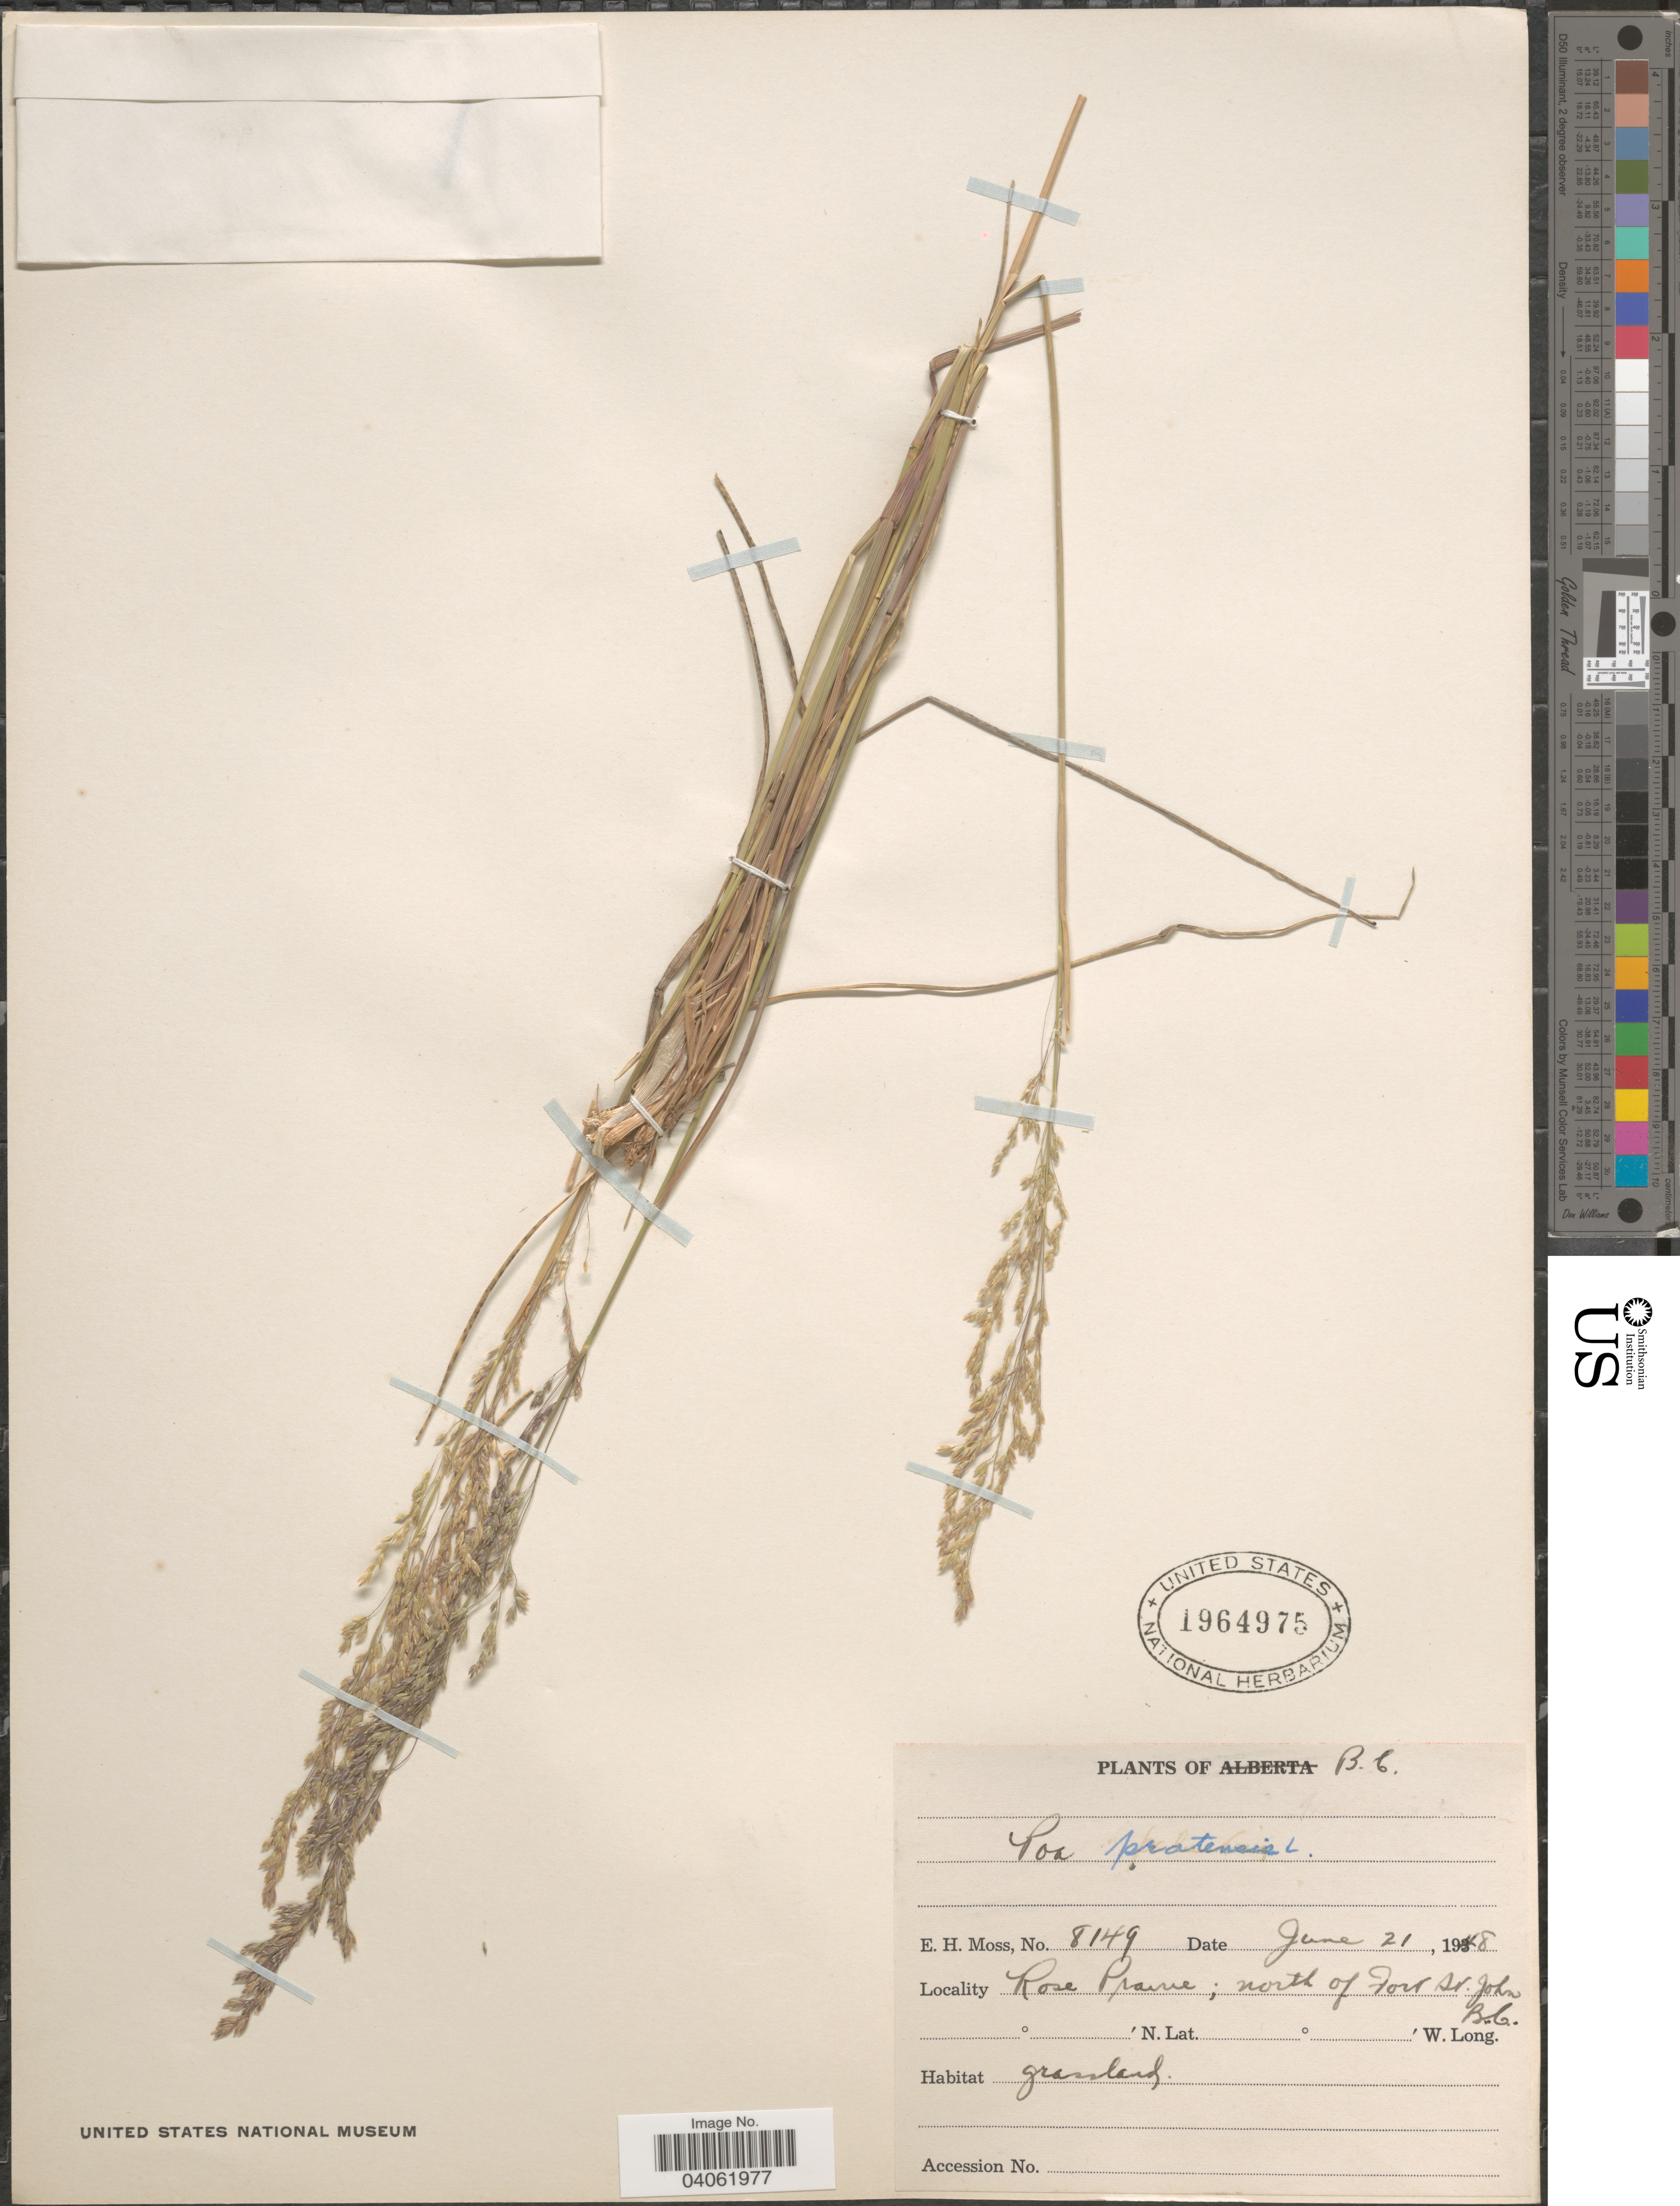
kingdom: Plantae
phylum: Tracheophyta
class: Liliopsida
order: Poales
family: Poaceae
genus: Poa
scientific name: Poa pratensis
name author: L.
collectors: E. Moss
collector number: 8149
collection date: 1948-06-21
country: Canada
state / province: British Columbia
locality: Rose Prairie; north of Fort St. John.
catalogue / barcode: US 1964975